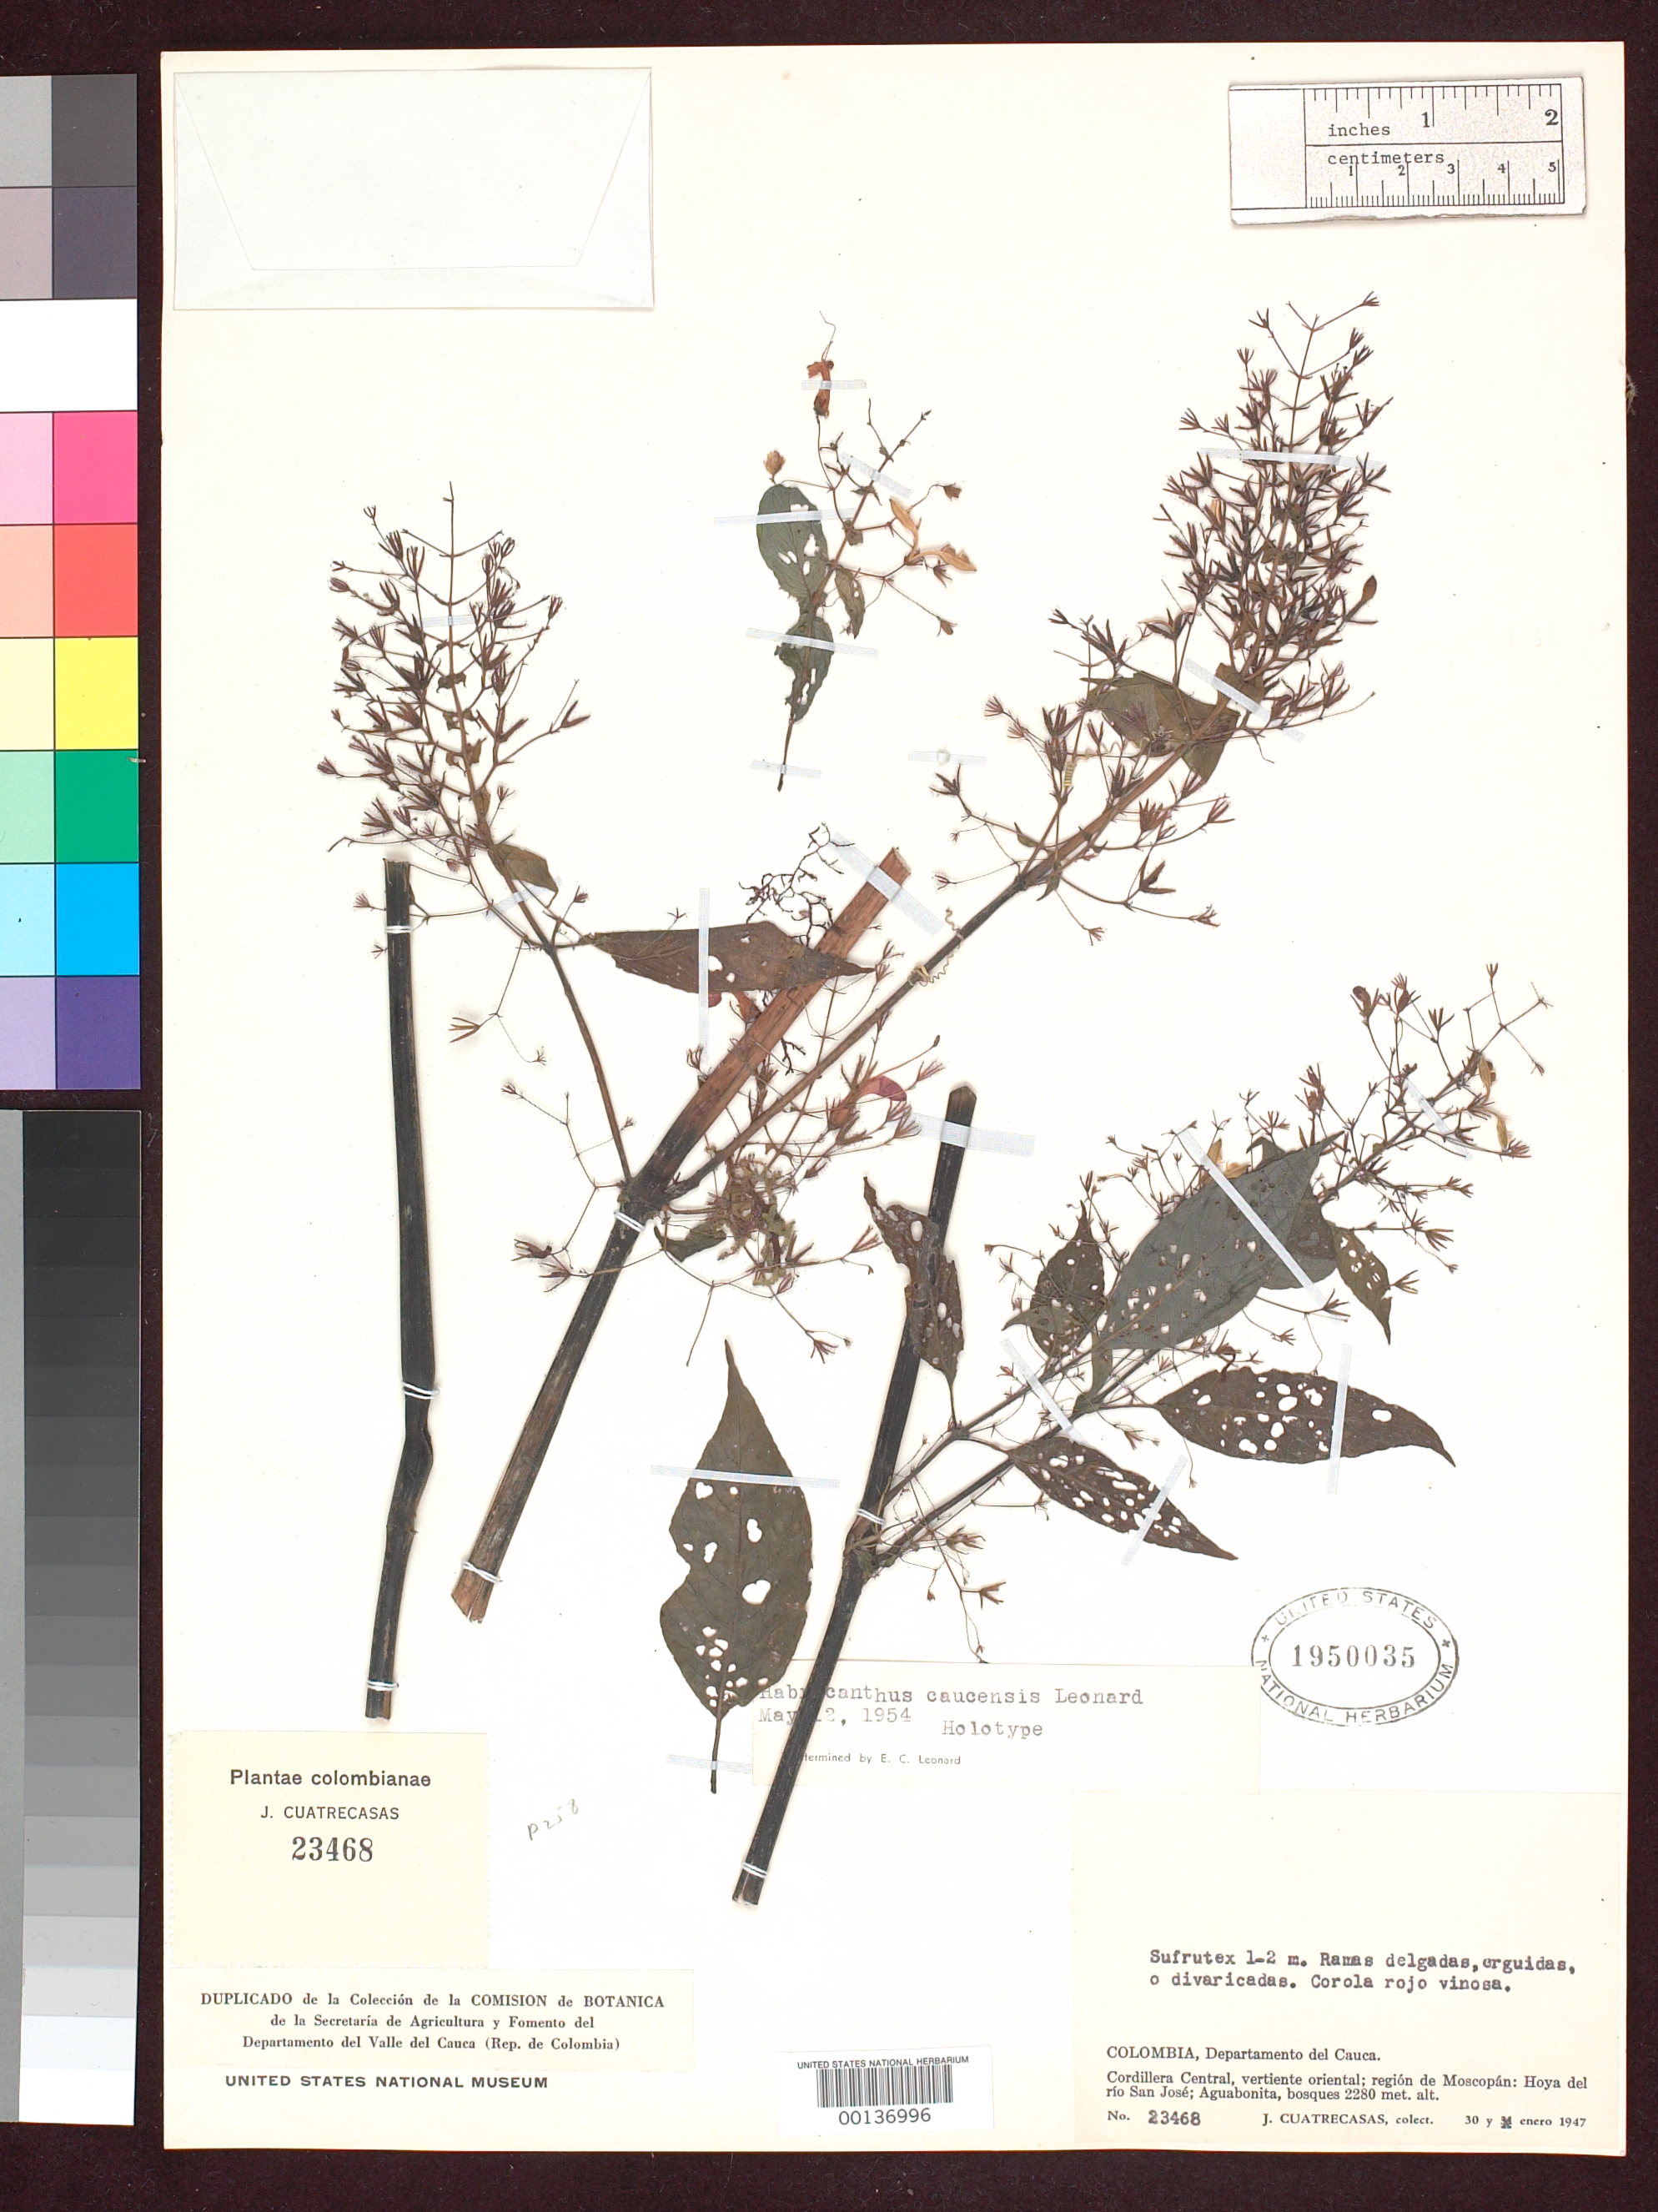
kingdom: Plantae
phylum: Tracheophyta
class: Magnoliopsida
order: Lamiales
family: Acanthaceae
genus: Habracanthus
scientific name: Habracanthus caucensis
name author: Leonard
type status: Holotype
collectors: J. Cuatrecasas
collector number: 23468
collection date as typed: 30 Jan 1947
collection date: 1947-01-30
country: Colombia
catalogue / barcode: US 1950035